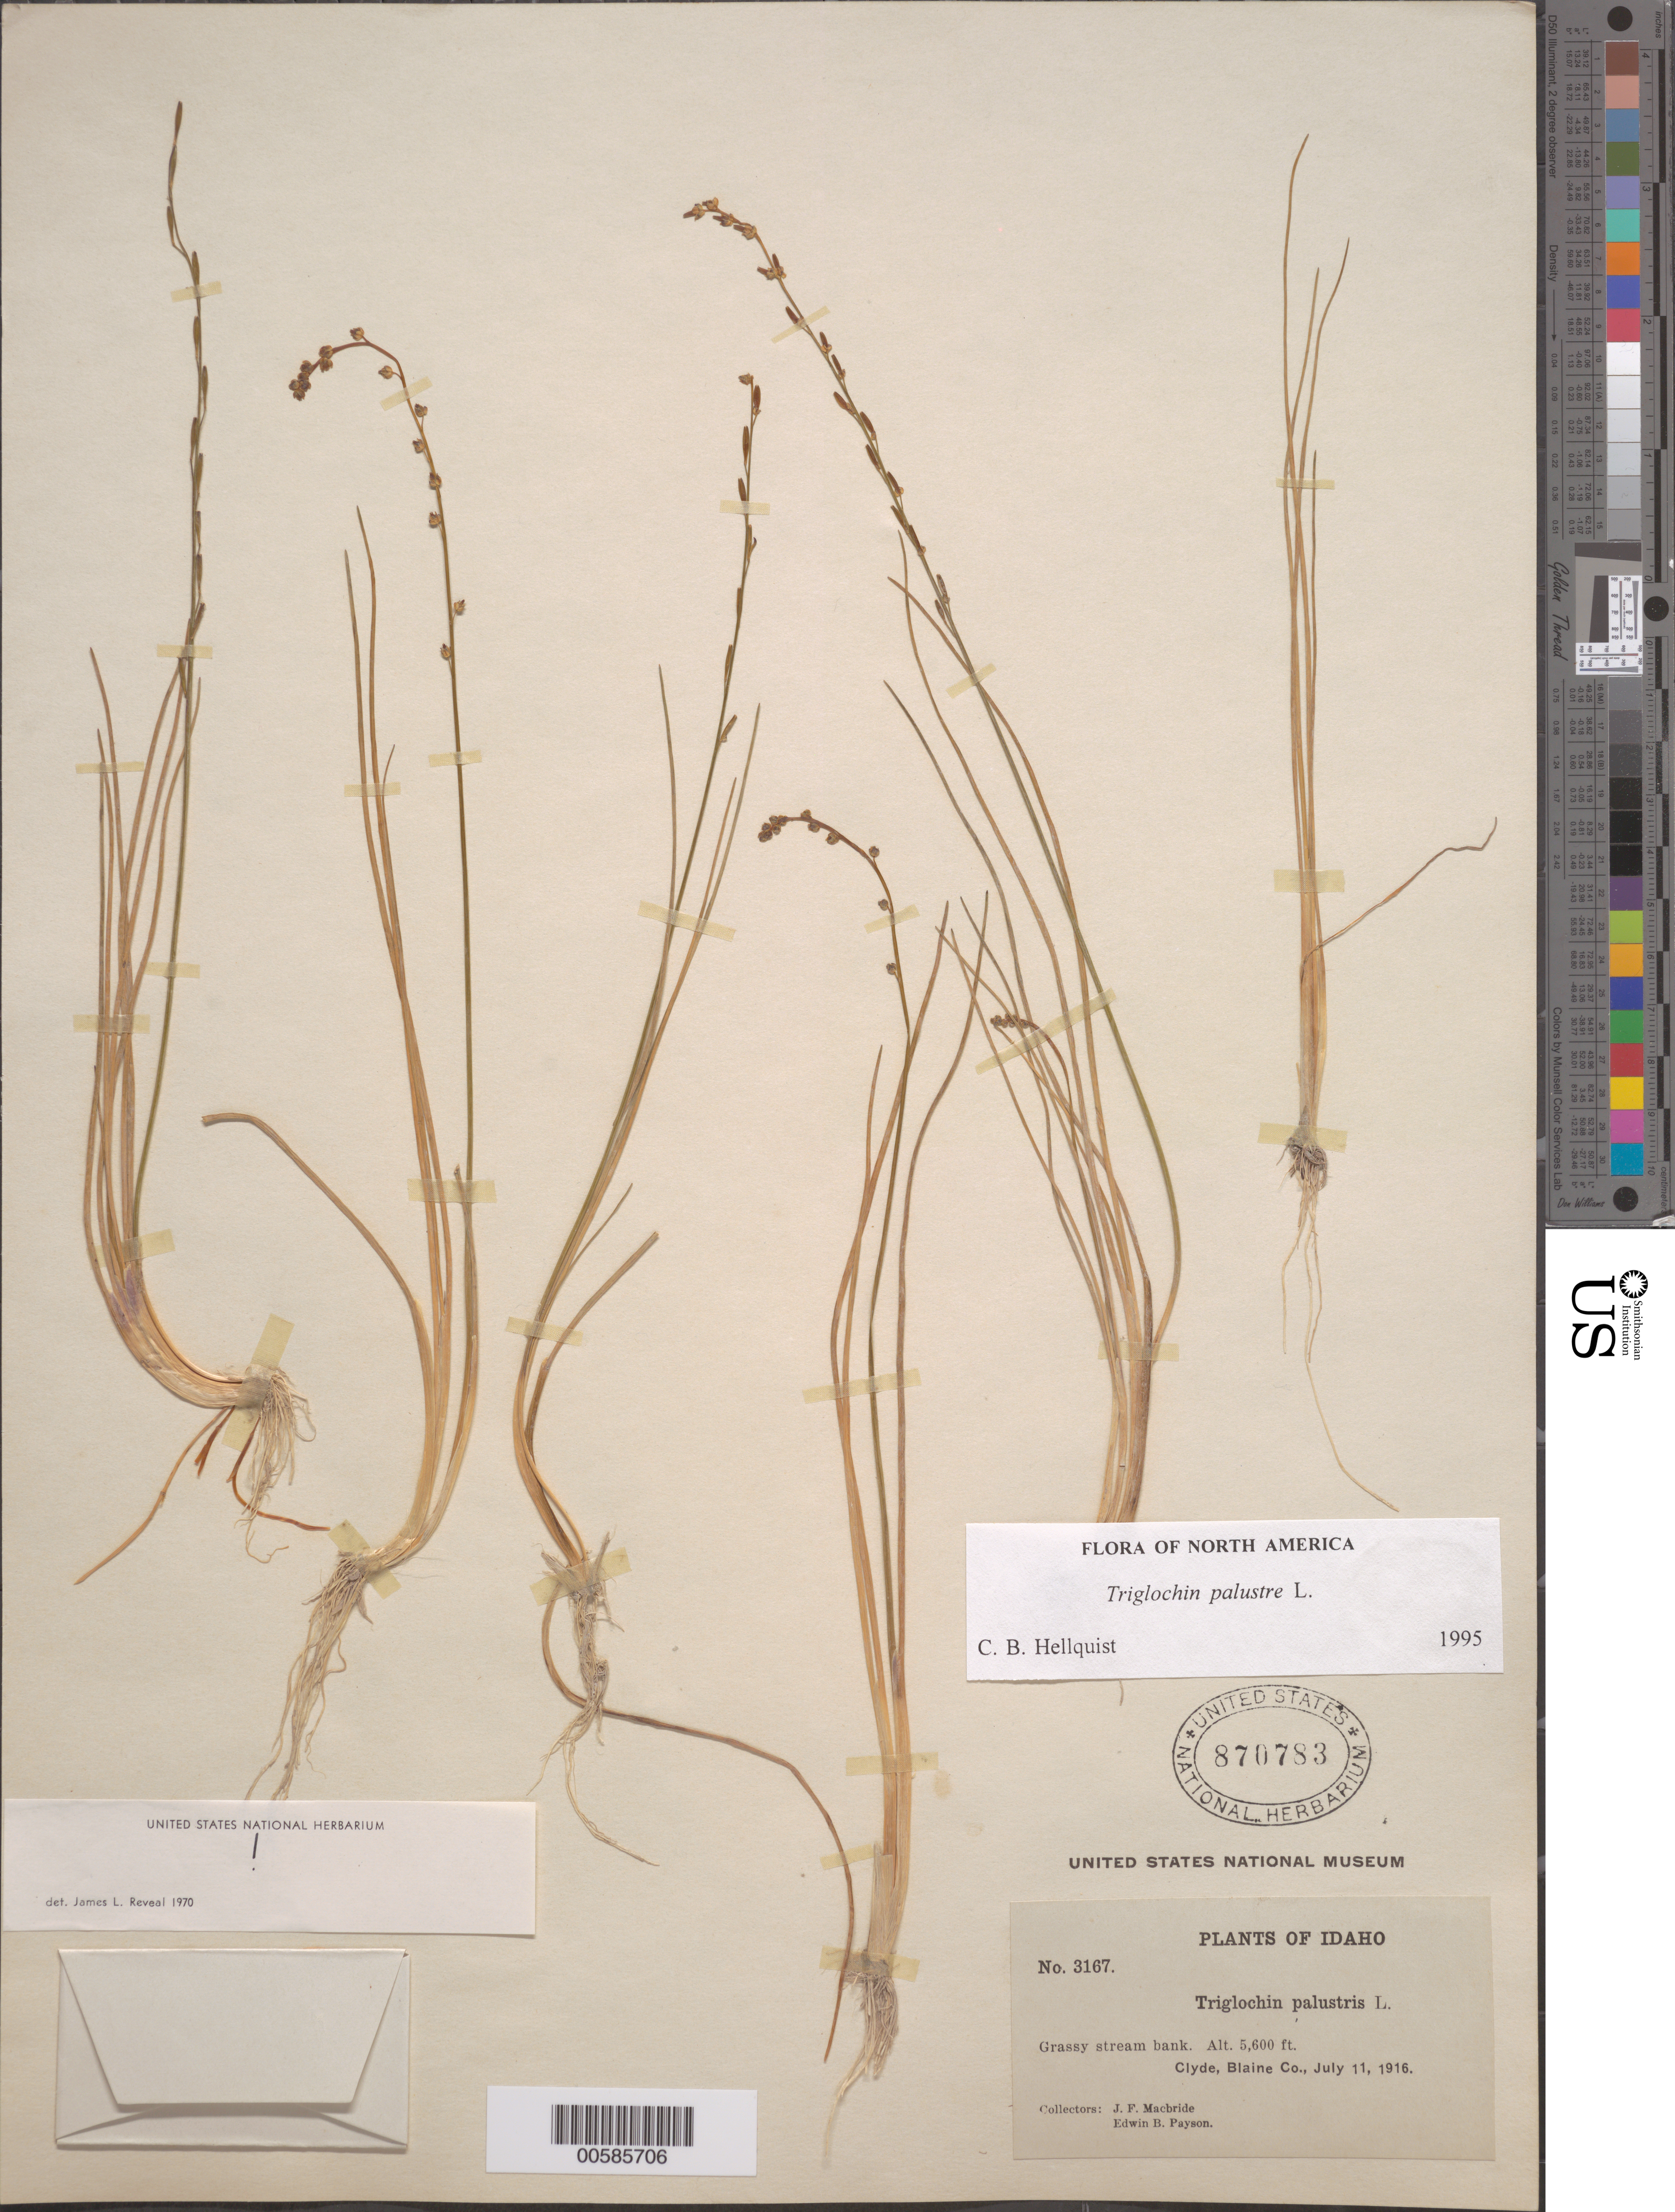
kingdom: Plantae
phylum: Tracheophyta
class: Liliopsida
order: Alismatales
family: Juncaginaceae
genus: Triglochin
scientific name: Triglochin palustris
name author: L.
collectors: J. F. Macbride & E. B. Payson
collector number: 3167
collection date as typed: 11 Jul 1916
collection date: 1916-07-11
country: United States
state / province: Idaho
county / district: Blaine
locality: Clyde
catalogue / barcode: US 870783